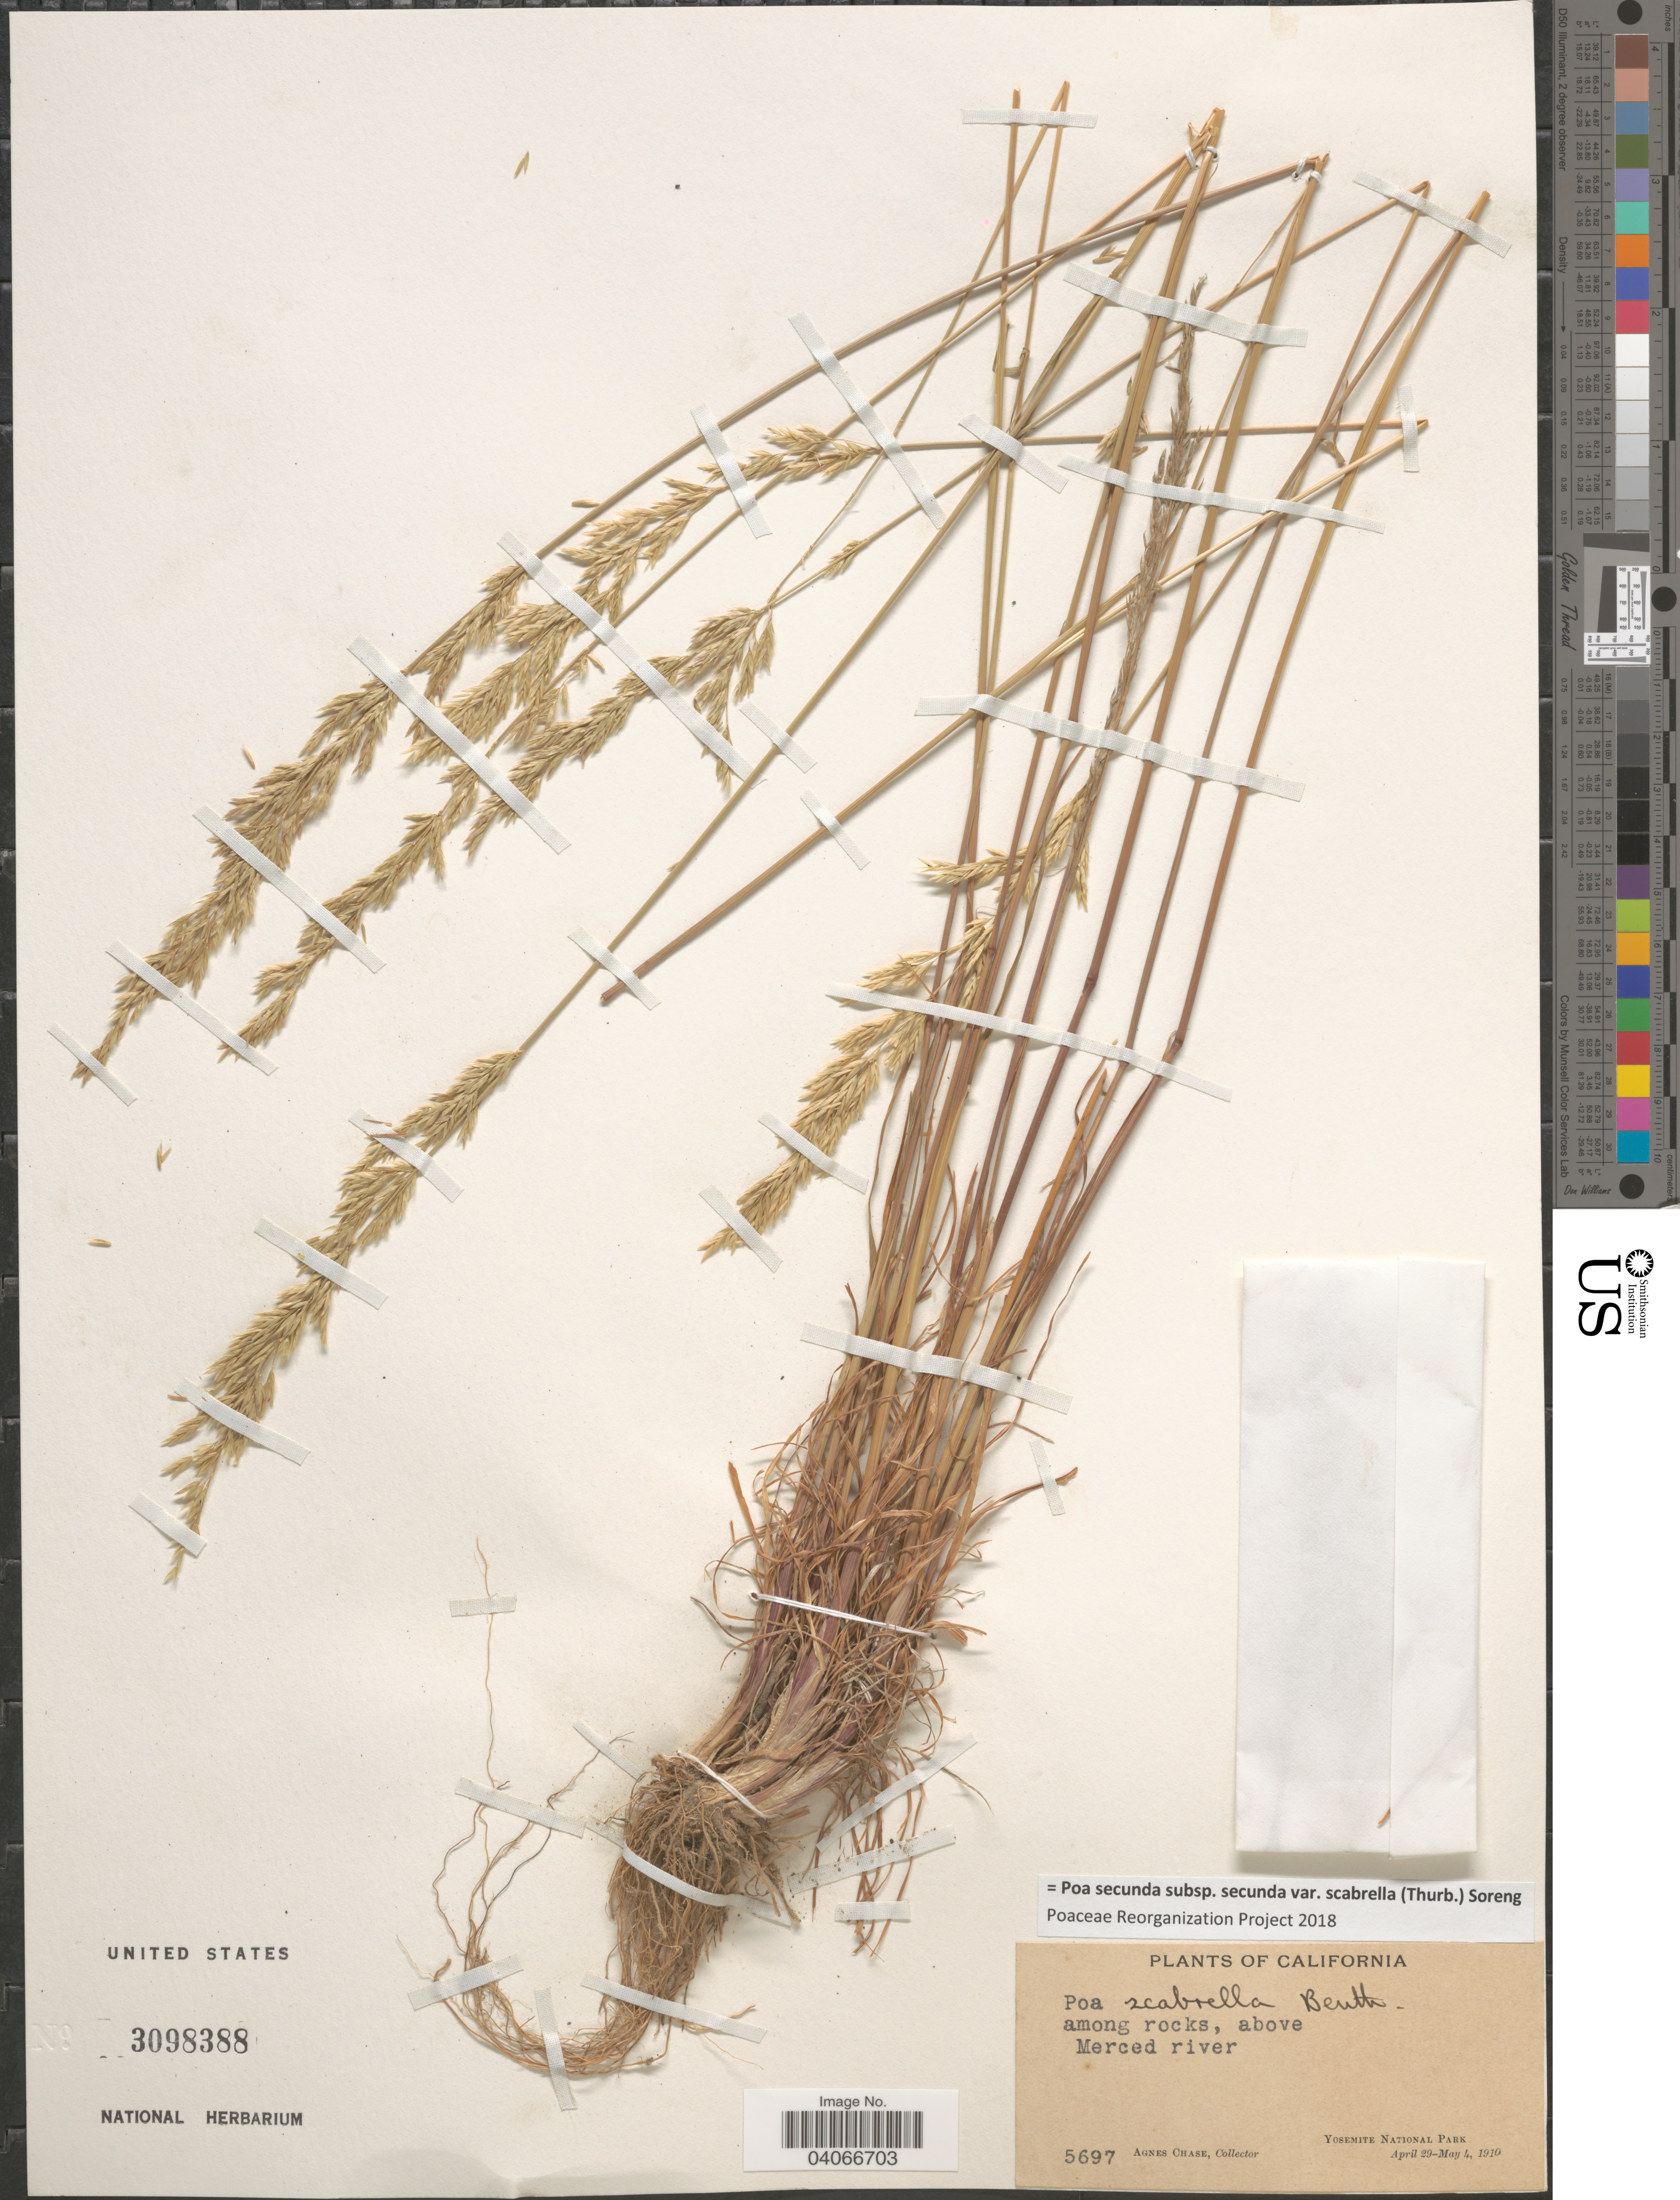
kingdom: Plantae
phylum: Tracheophyta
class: Liliopsida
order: Poales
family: Poaceae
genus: Poa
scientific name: Poa secunda subsp. secunda var. scabrella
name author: (Thurb.) Soreng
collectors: A. Chase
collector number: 5697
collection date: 1910-04-29/1910-05-04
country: United States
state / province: California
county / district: Mariposa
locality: Among rocks, above Merced river. Yosemite National Park.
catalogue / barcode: US 3098388